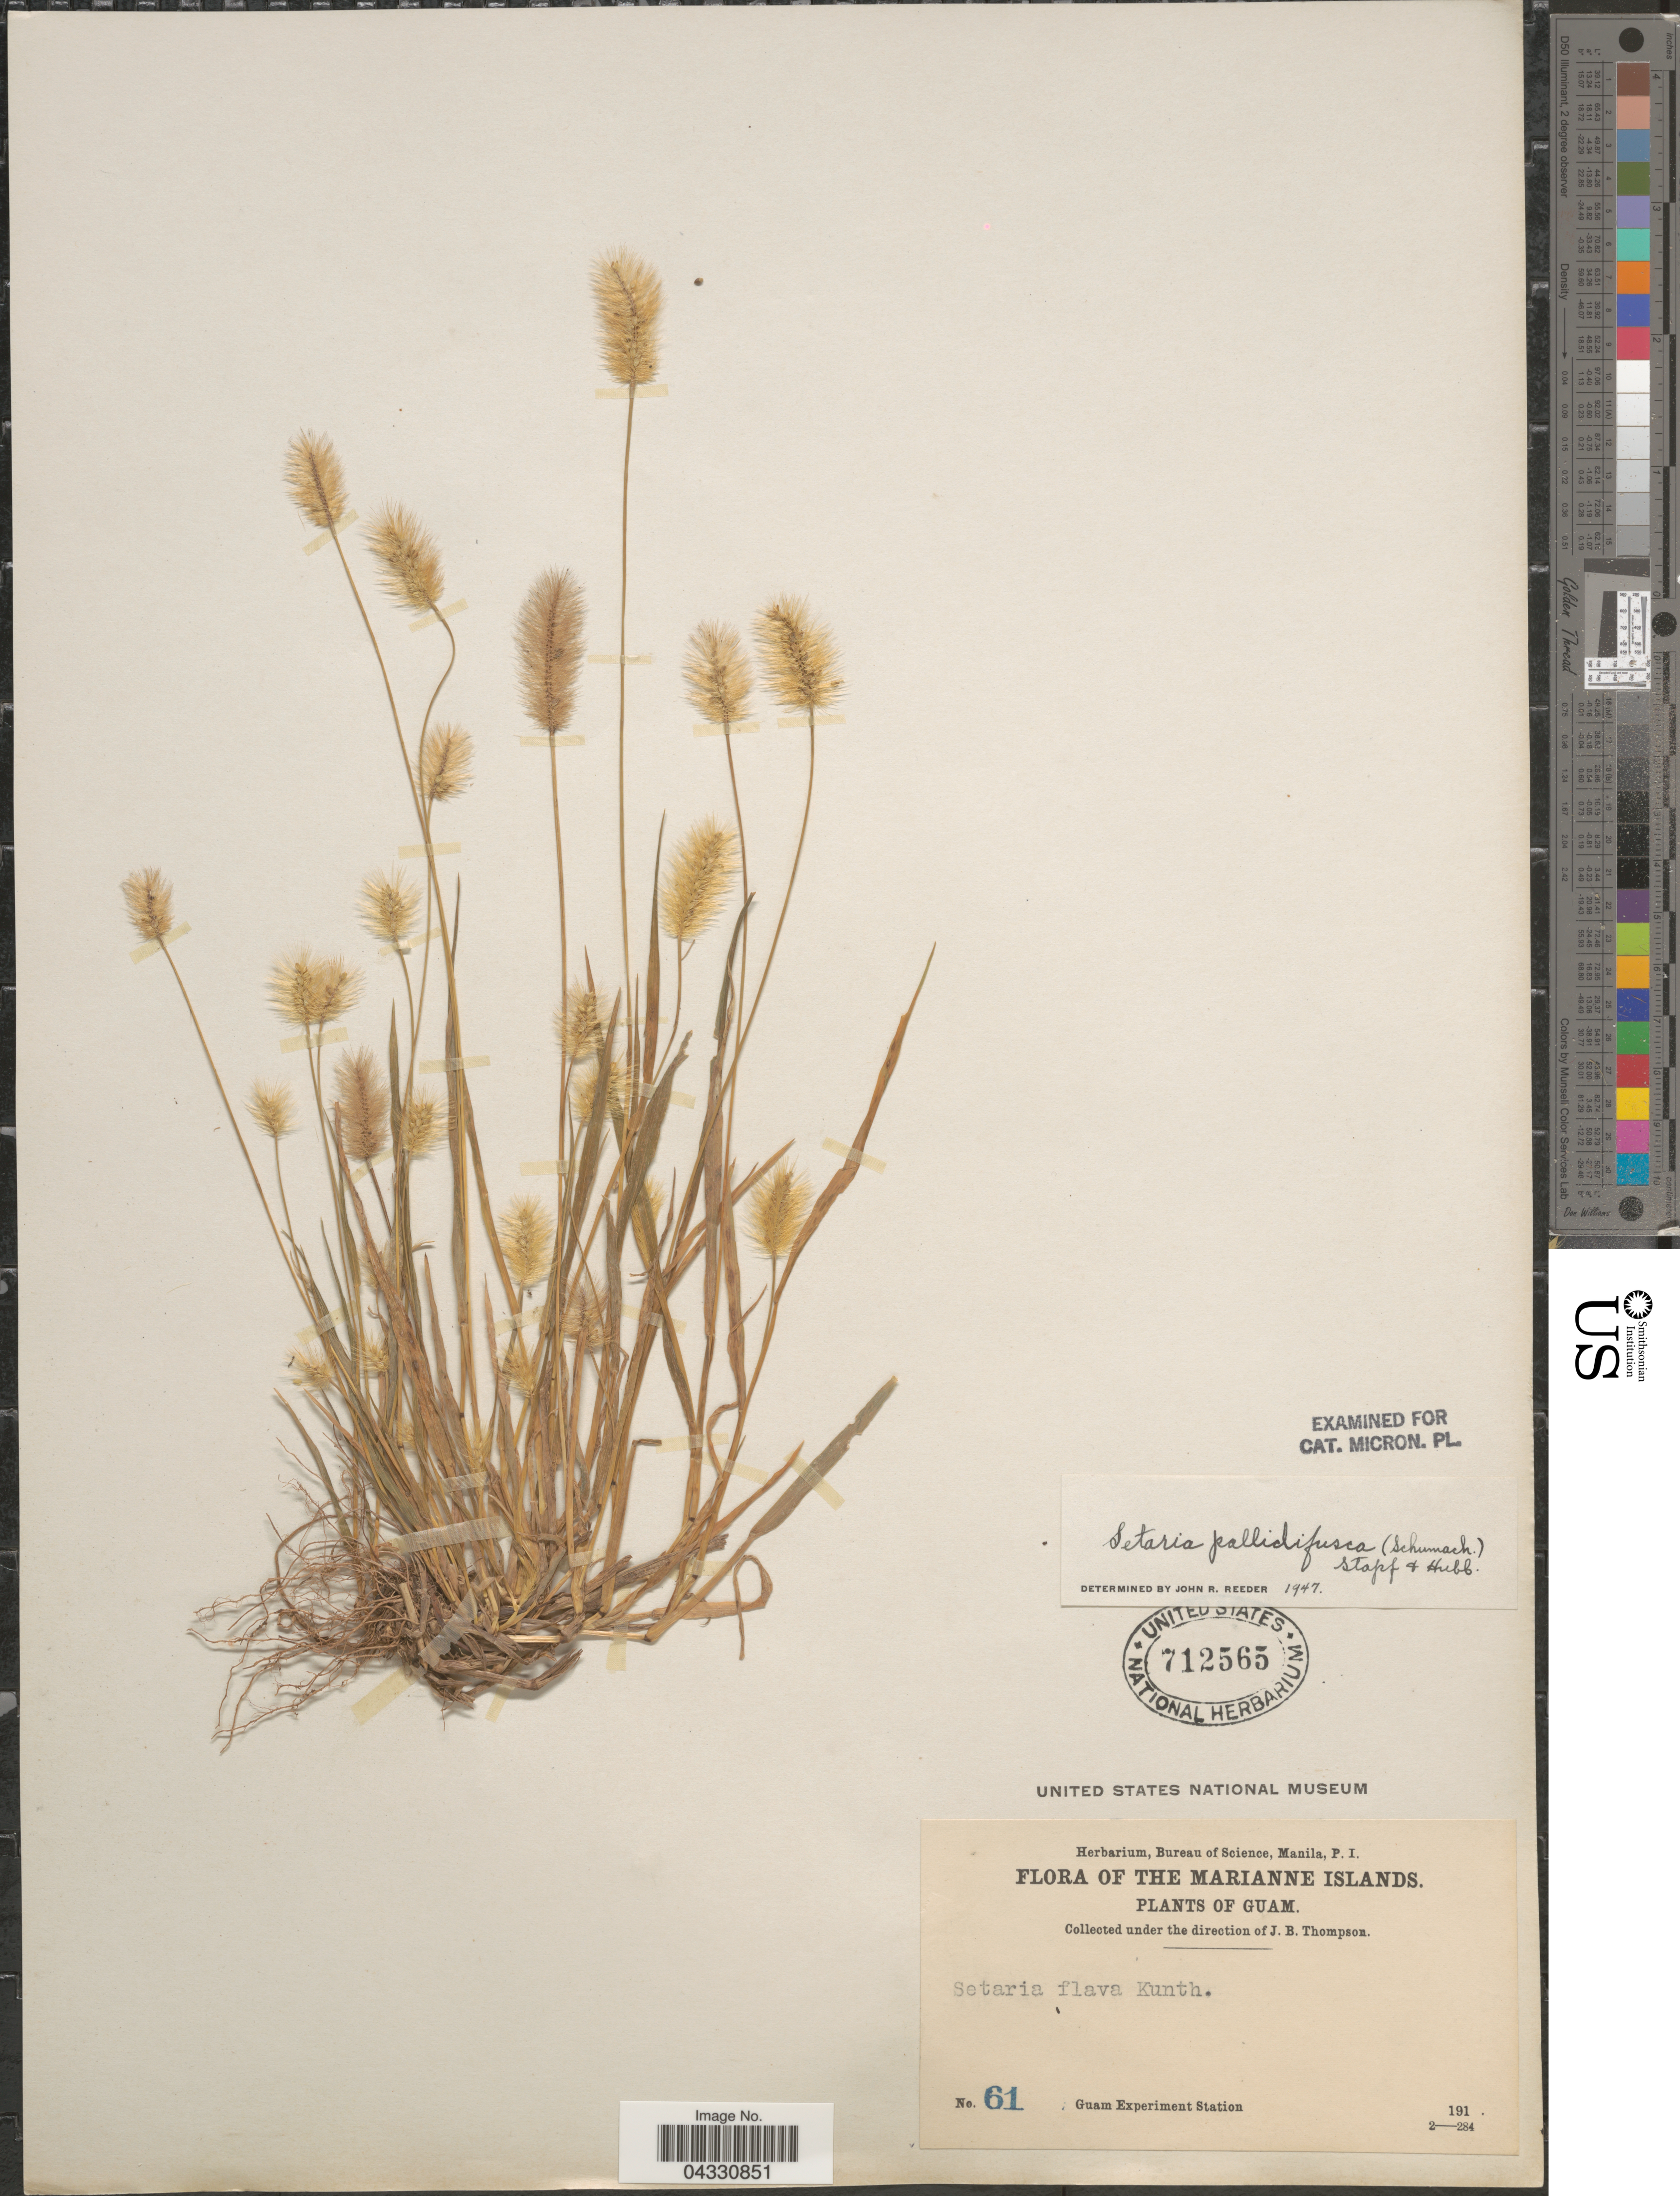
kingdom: Plantae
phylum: Tracheophyta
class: Liliopsida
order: Poales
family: Poaceae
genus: Setaria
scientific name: Setaria pallide-fusca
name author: (Schumach.) Stapf & C.E. Hubb.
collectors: Guam Exp. Sta.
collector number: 61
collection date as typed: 191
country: Guam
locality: The Marianne Islands.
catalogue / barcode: US 712565